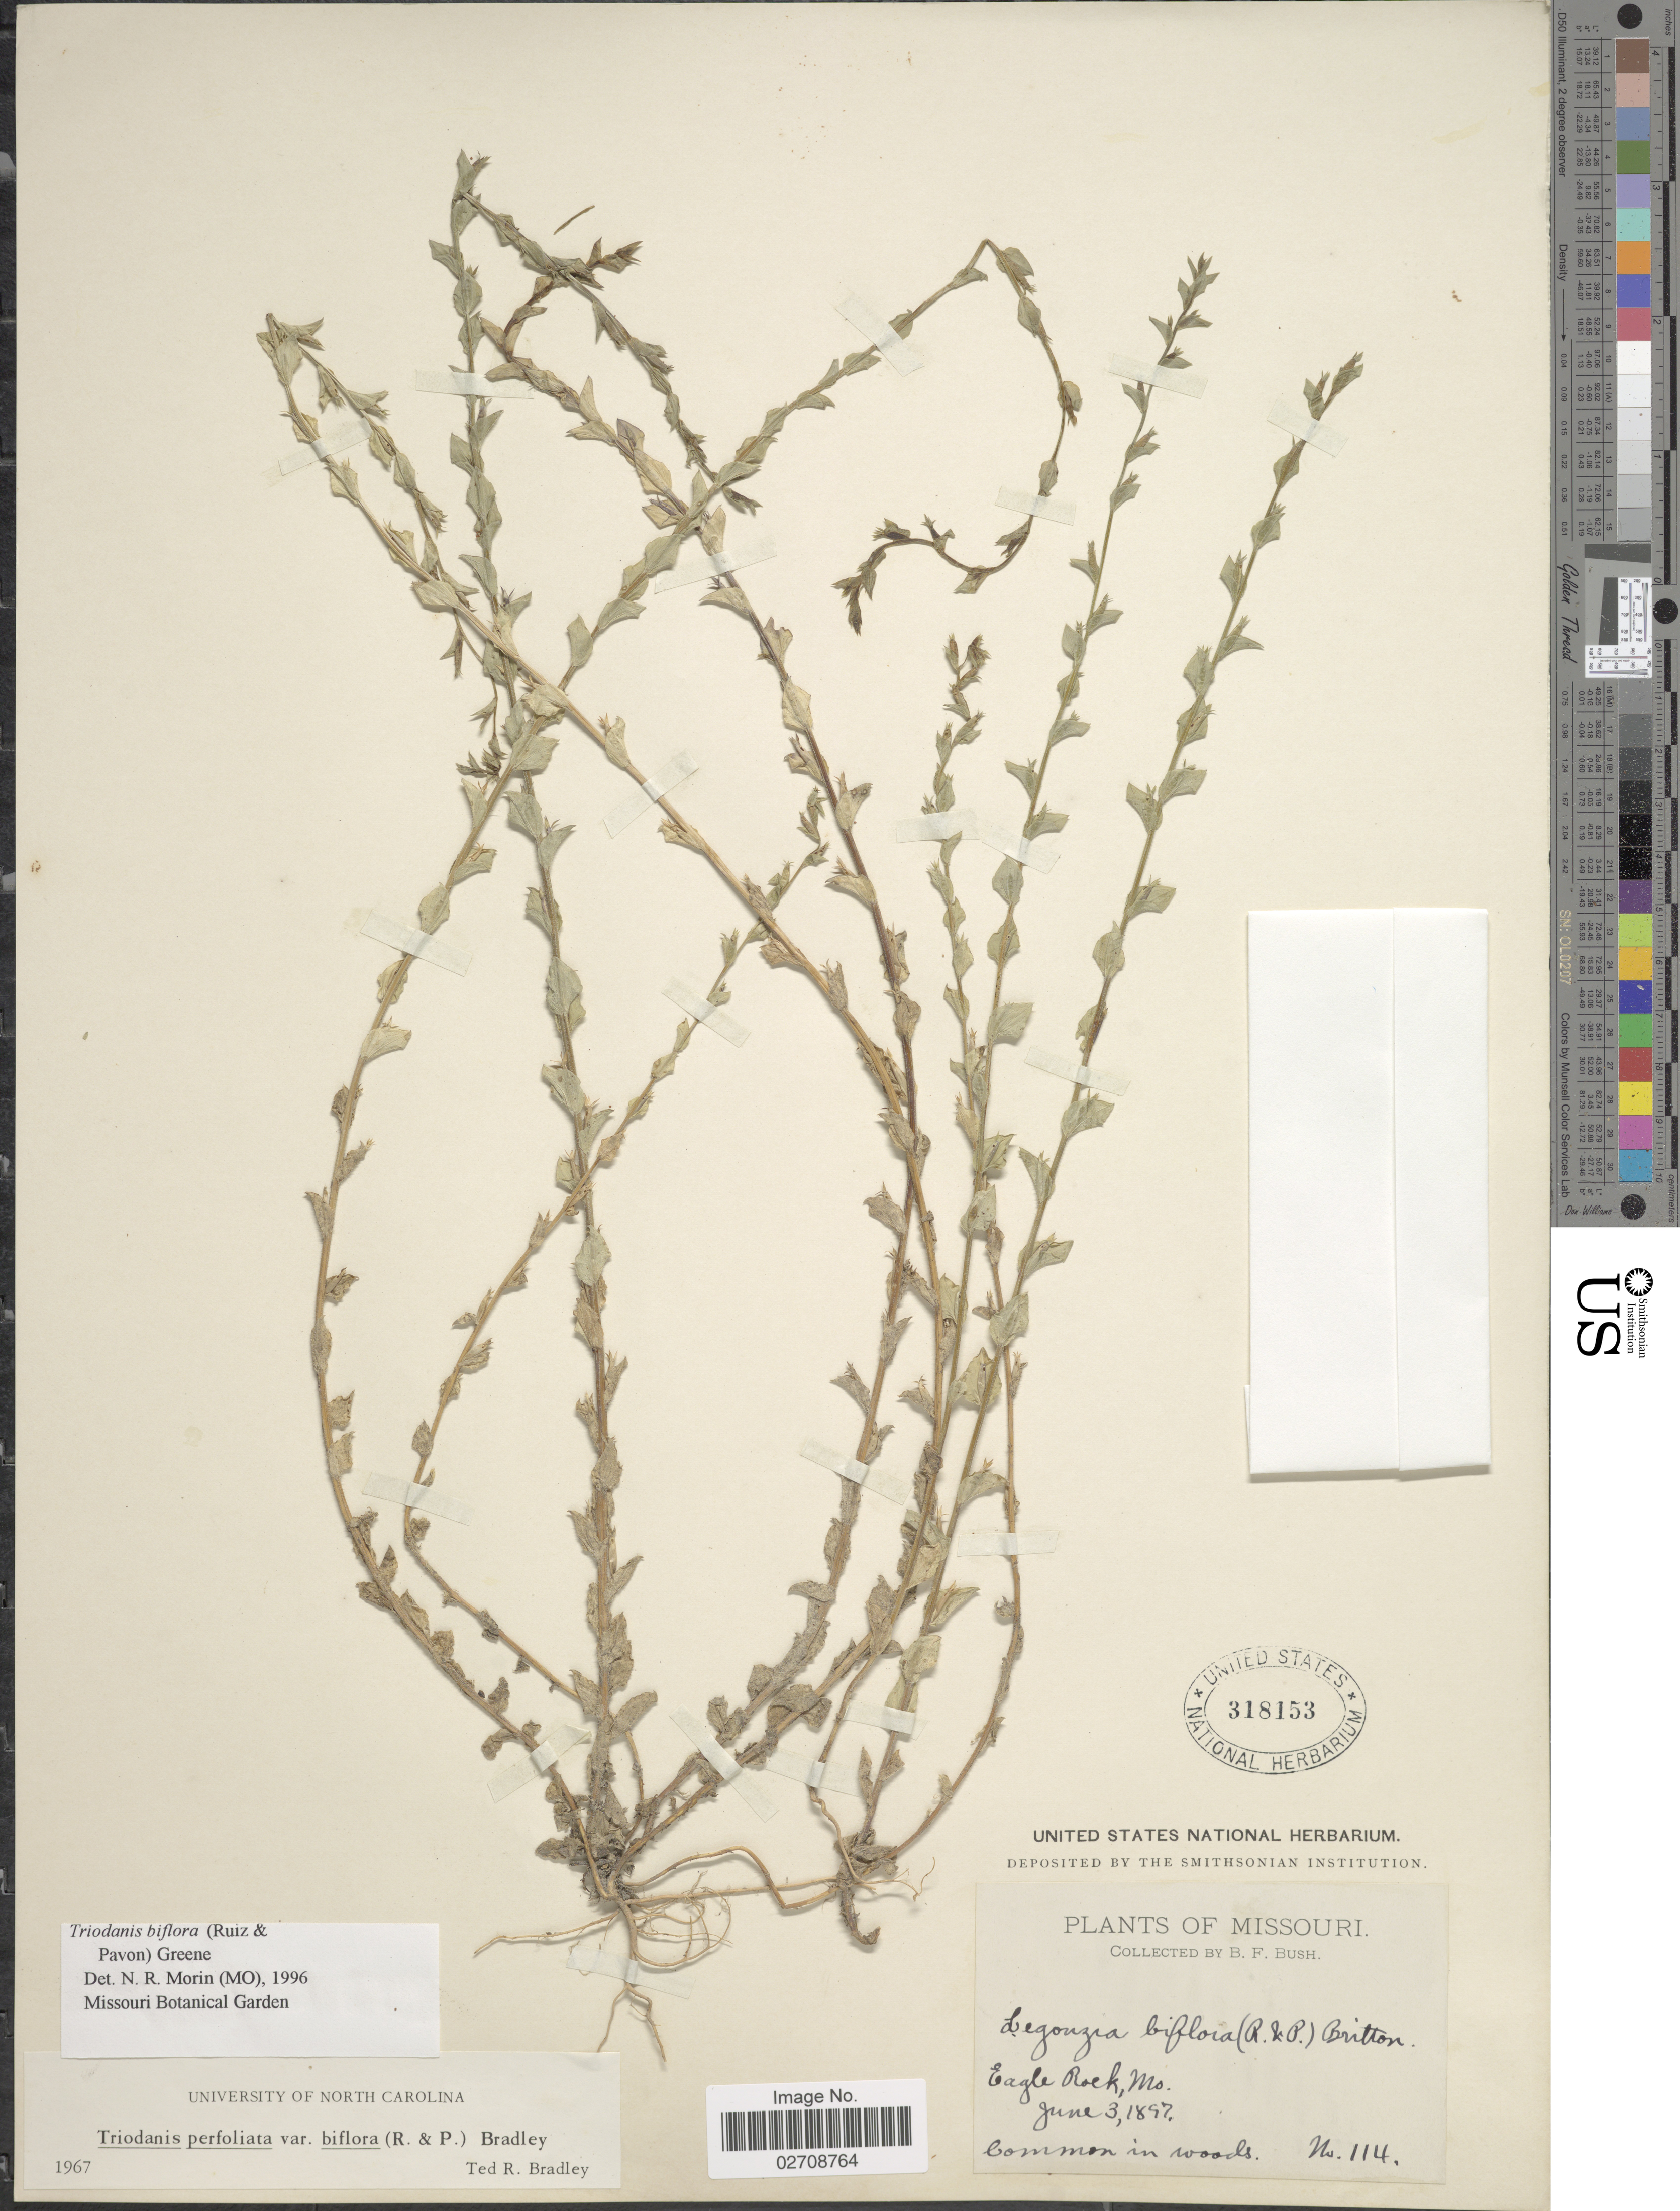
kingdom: Plantae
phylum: Tracheophyta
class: Magnoliopsida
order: Asterales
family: Campanulaceae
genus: Triodanis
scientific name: Triodanis biflora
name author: (Ruiz & Pav.) Greene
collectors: B. F. Bush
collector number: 114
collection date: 1897-06-03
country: United States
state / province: Missouri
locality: Eagle Rock, Mo.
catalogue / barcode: US 318153